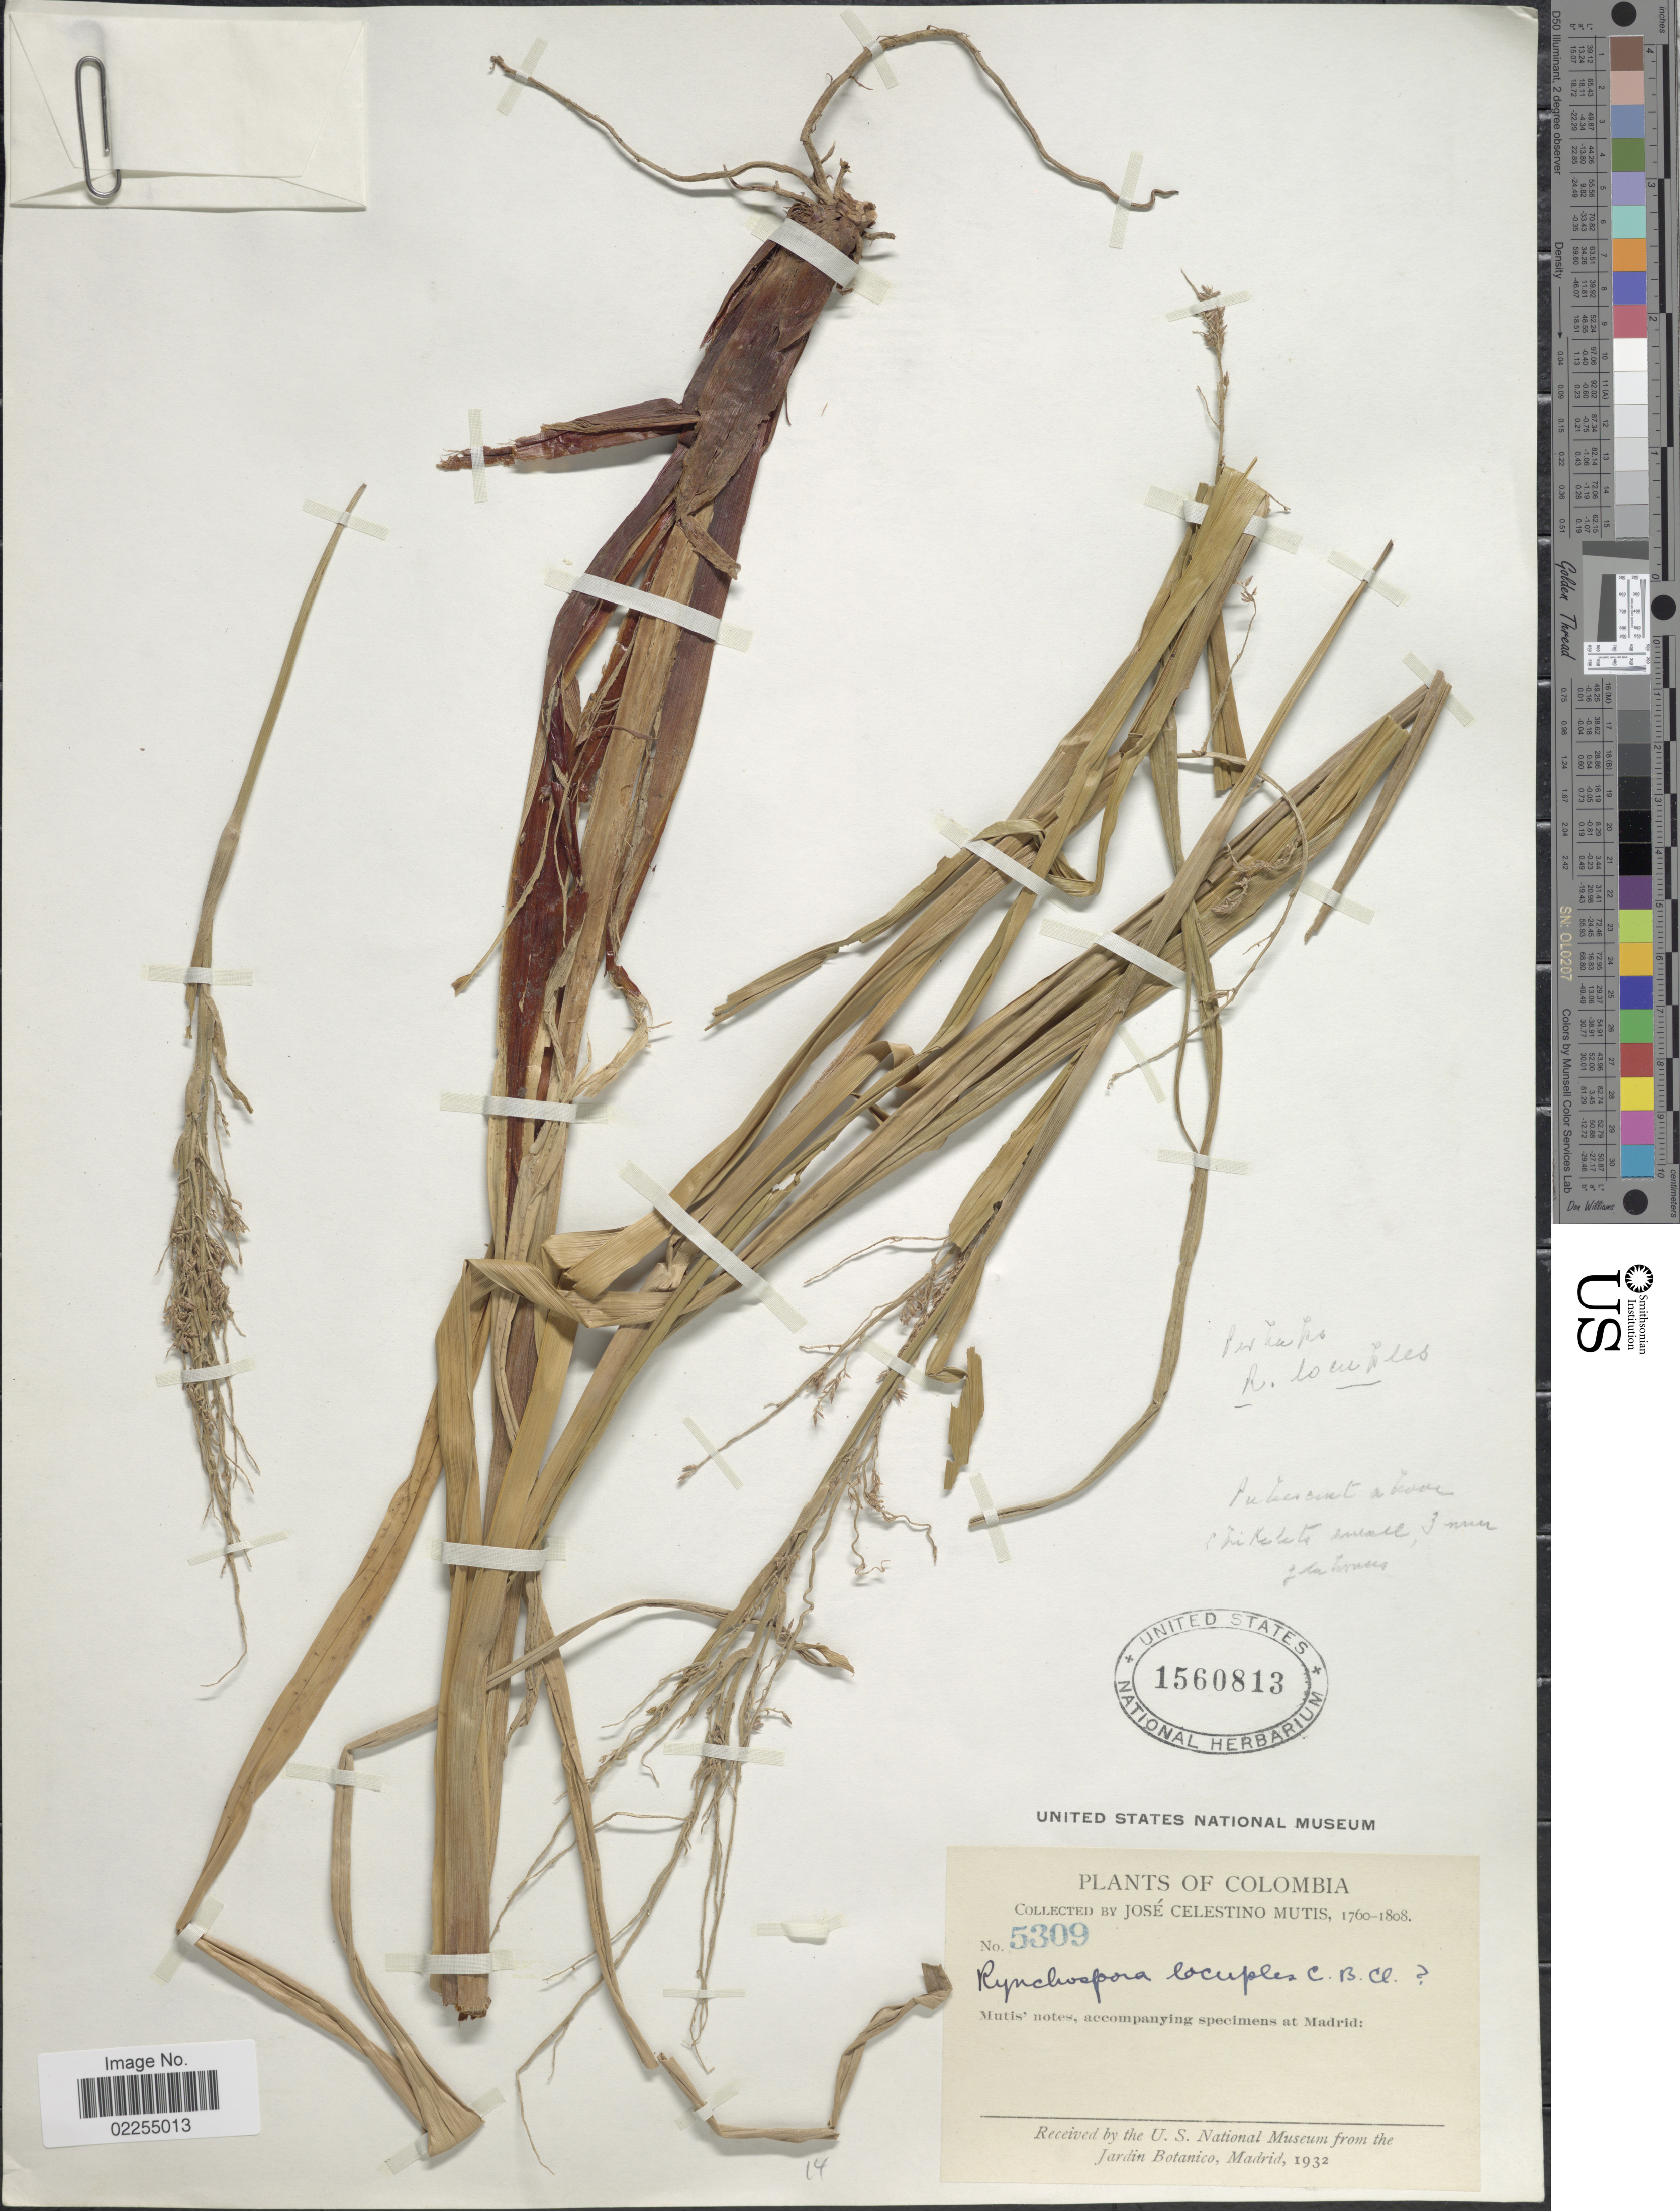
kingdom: Plantae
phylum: Tracheophyta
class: Liliopsida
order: Poales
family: Cyperaceae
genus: Rhynchospora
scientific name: Rhynchospora locuples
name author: C.B. Clarke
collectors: J. C. B. Mutis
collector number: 5309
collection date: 1760/1808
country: Colombia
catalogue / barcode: US 1560813